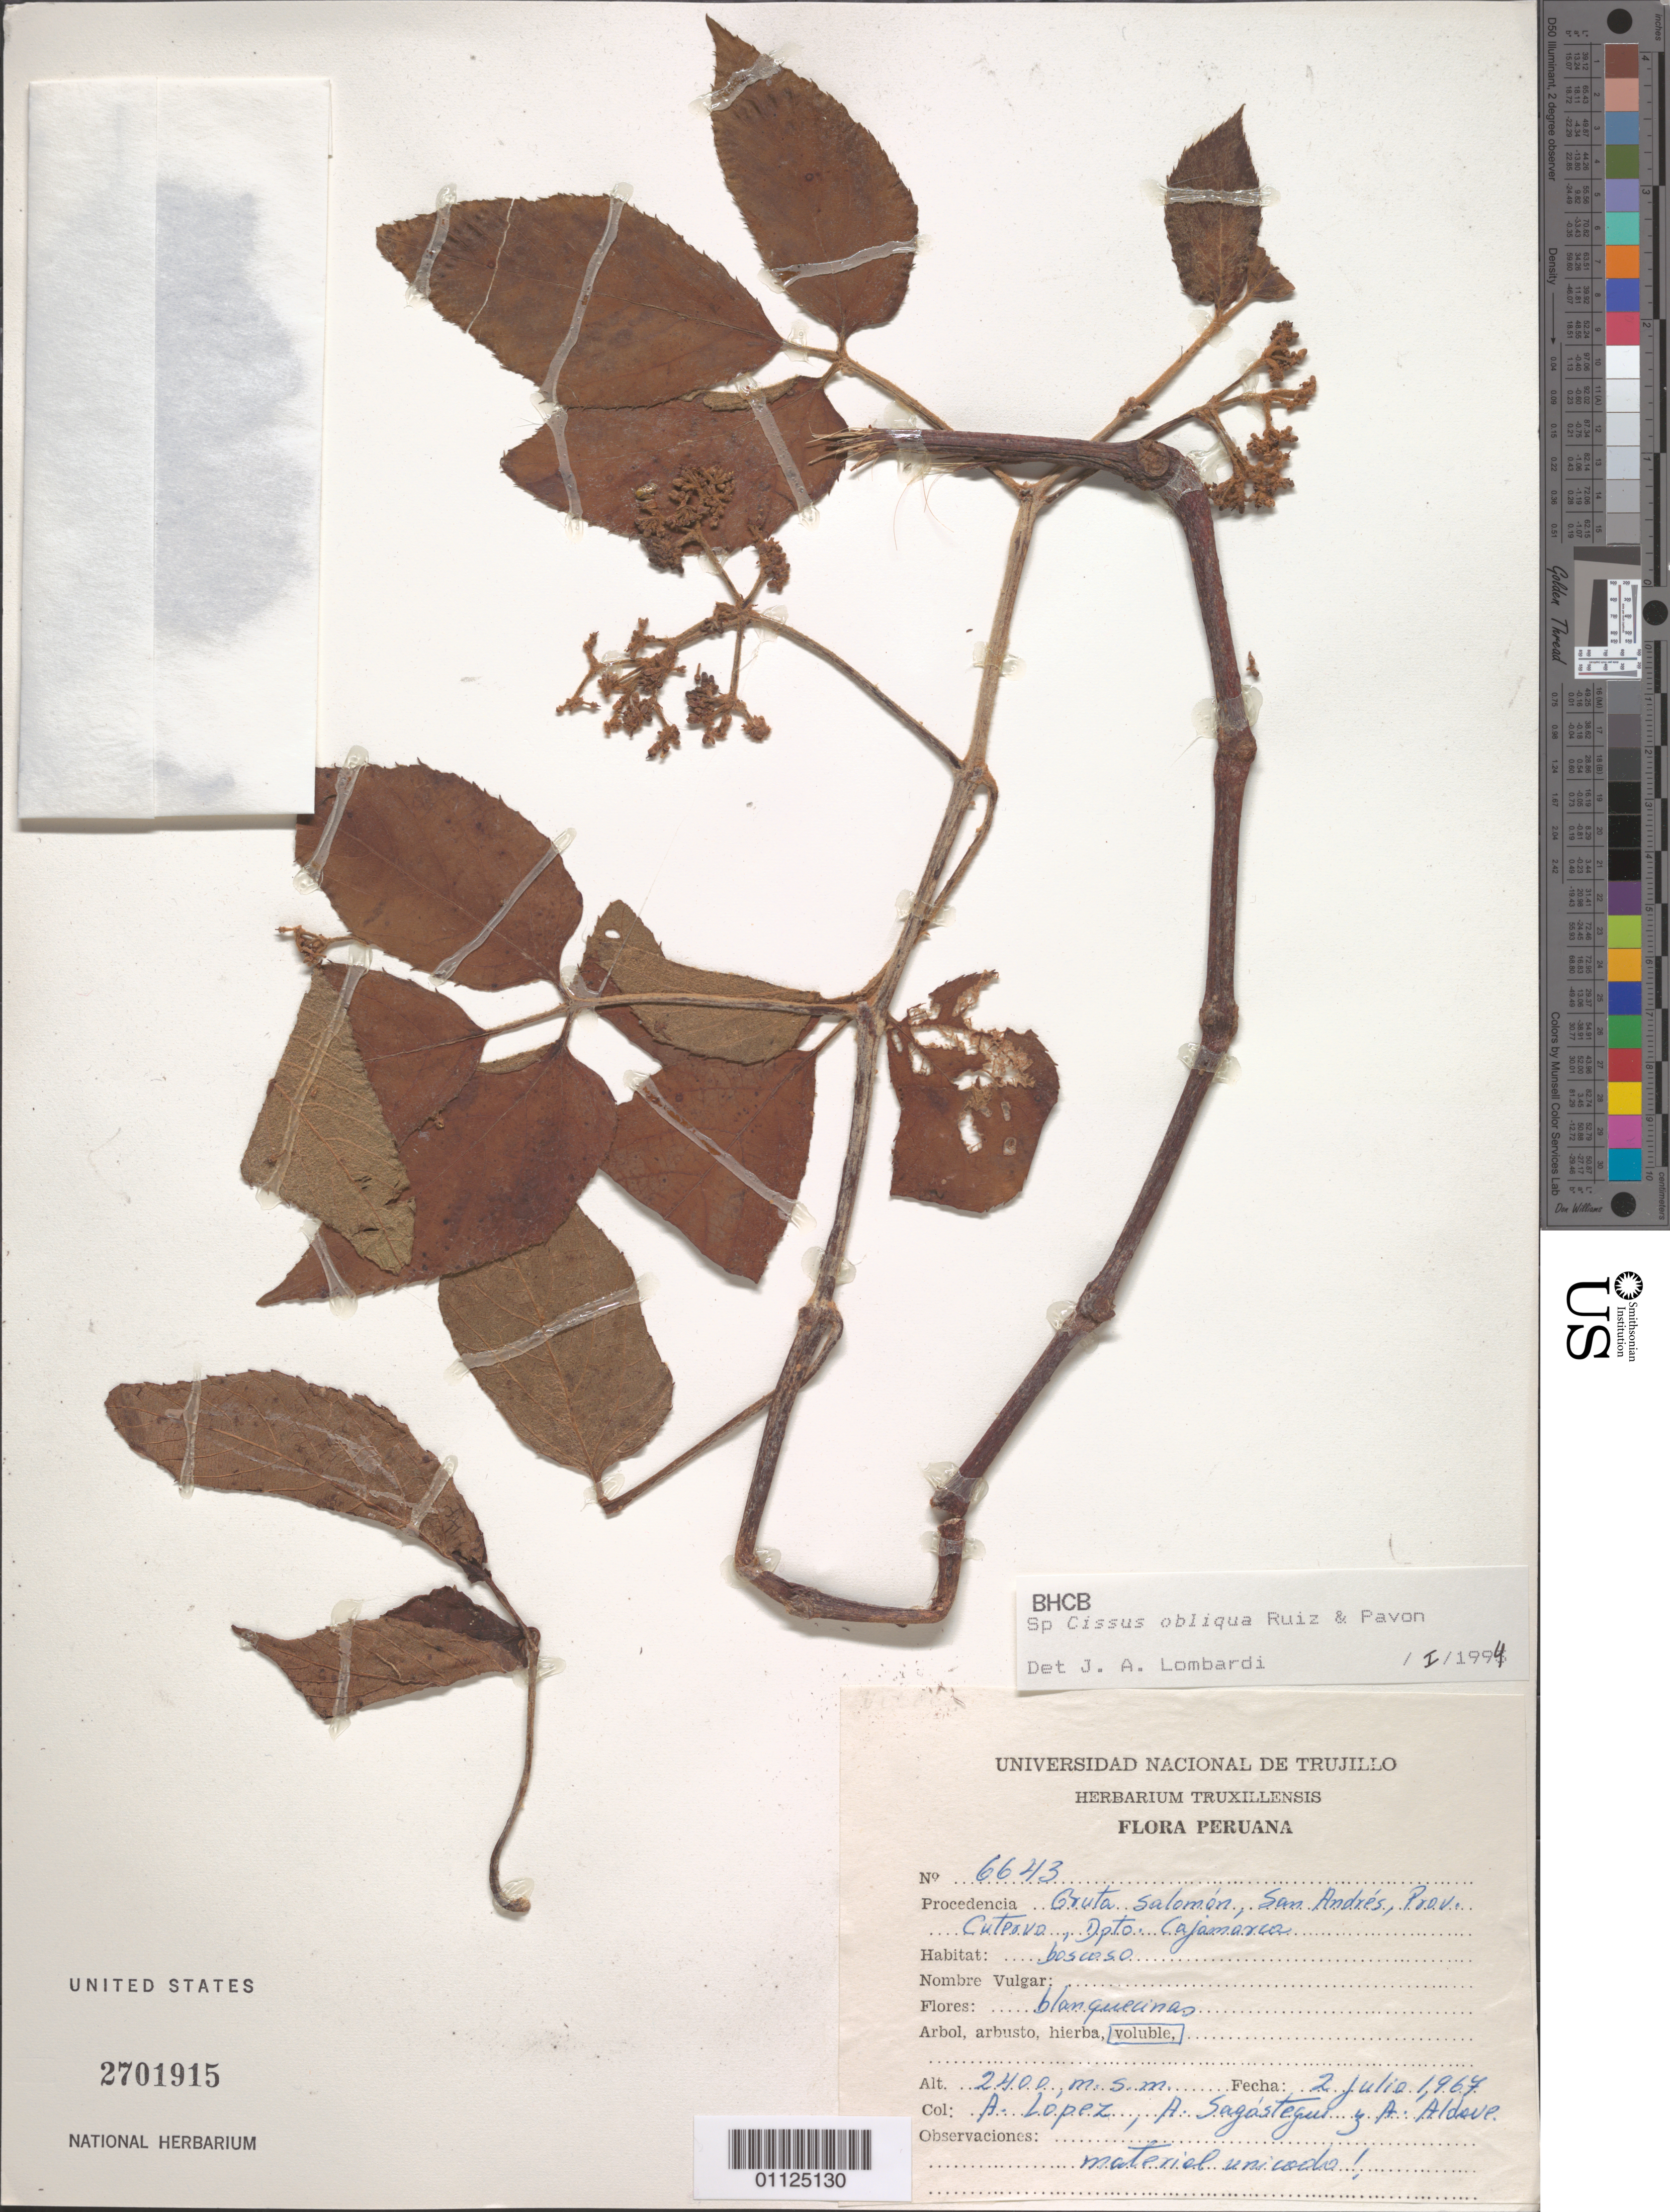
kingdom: Plantae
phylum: Tracheophyta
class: Magnoliopsida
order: Vitales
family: Vitaceae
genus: Cissus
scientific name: Cissus obliqua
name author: Ruiz & Pav.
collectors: A. López & A. Sagástegui A.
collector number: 6643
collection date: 1967-07-02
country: Peru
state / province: Cajamarca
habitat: Boscoso.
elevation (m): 2400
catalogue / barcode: US 2701915